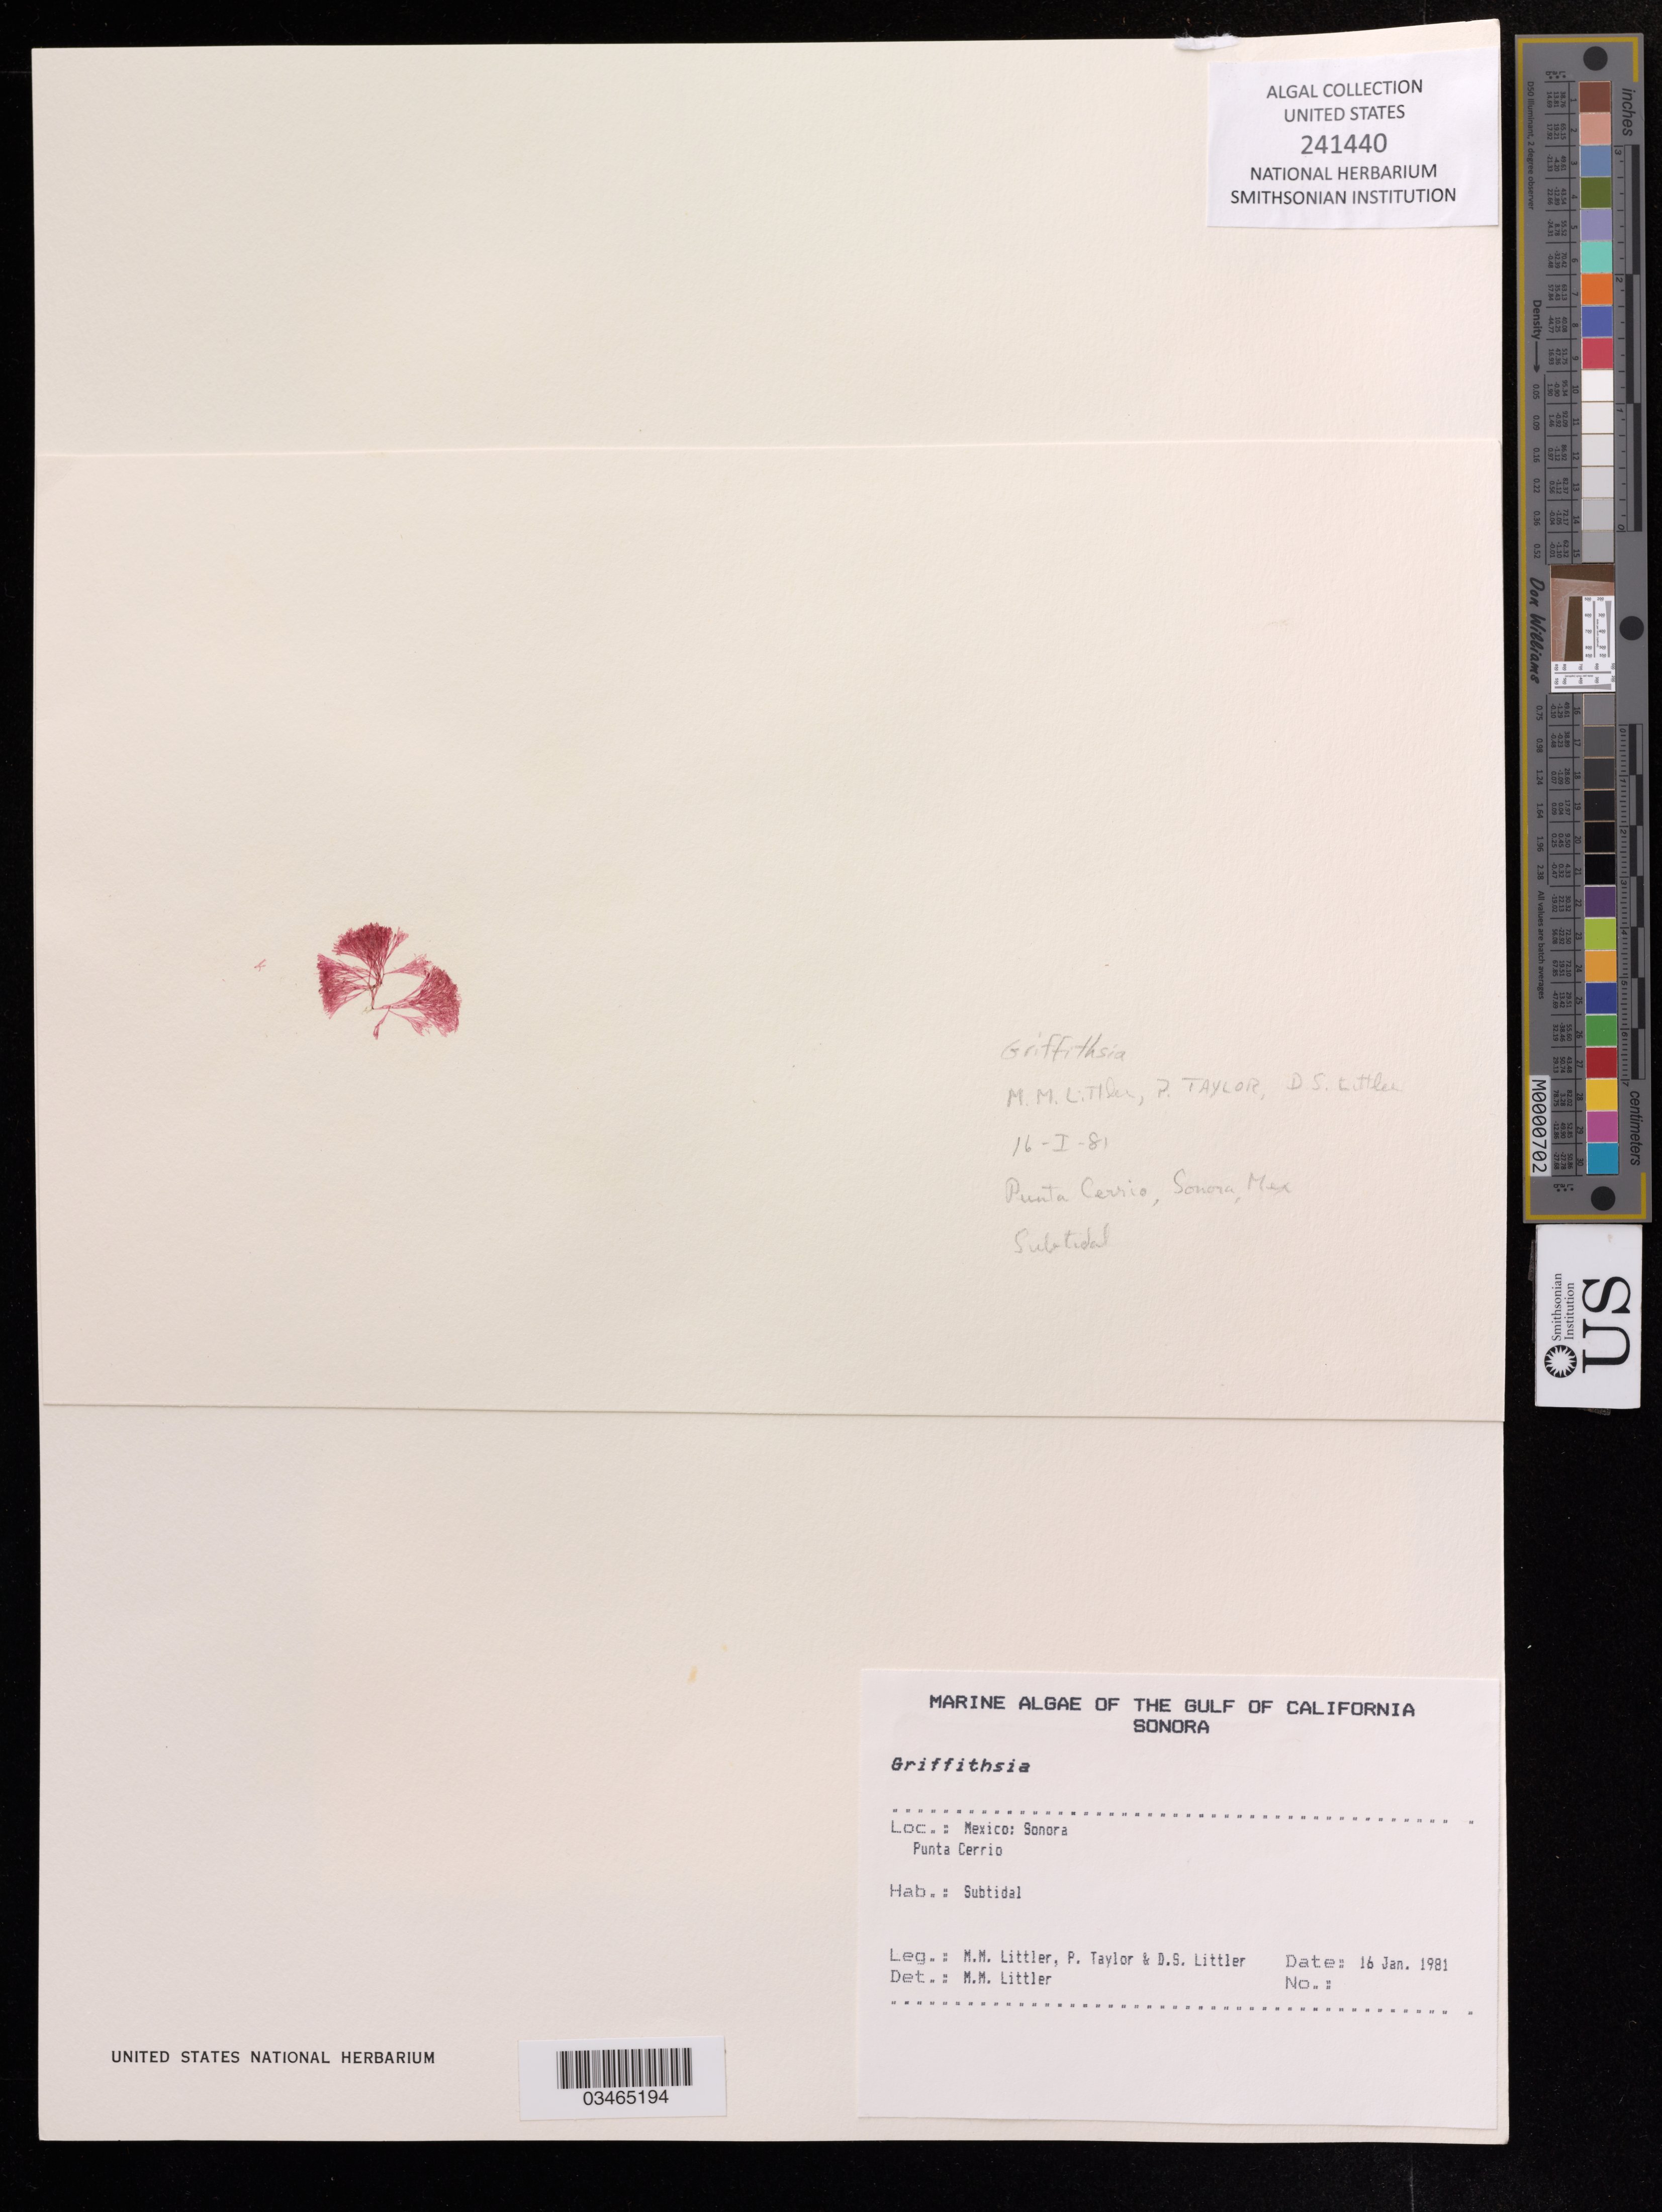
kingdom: Plantae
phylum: Rhodophyta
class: Florideophyceae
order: Ceramiales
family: Wrangeliaceae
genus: Griffithsia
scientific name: Griffithsia sp.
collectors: M. M. Littler & P. Taylor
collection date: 1981-01-16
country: Mexico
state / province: México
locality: Sonora, Punta Cerrio.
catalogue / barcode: US 241440